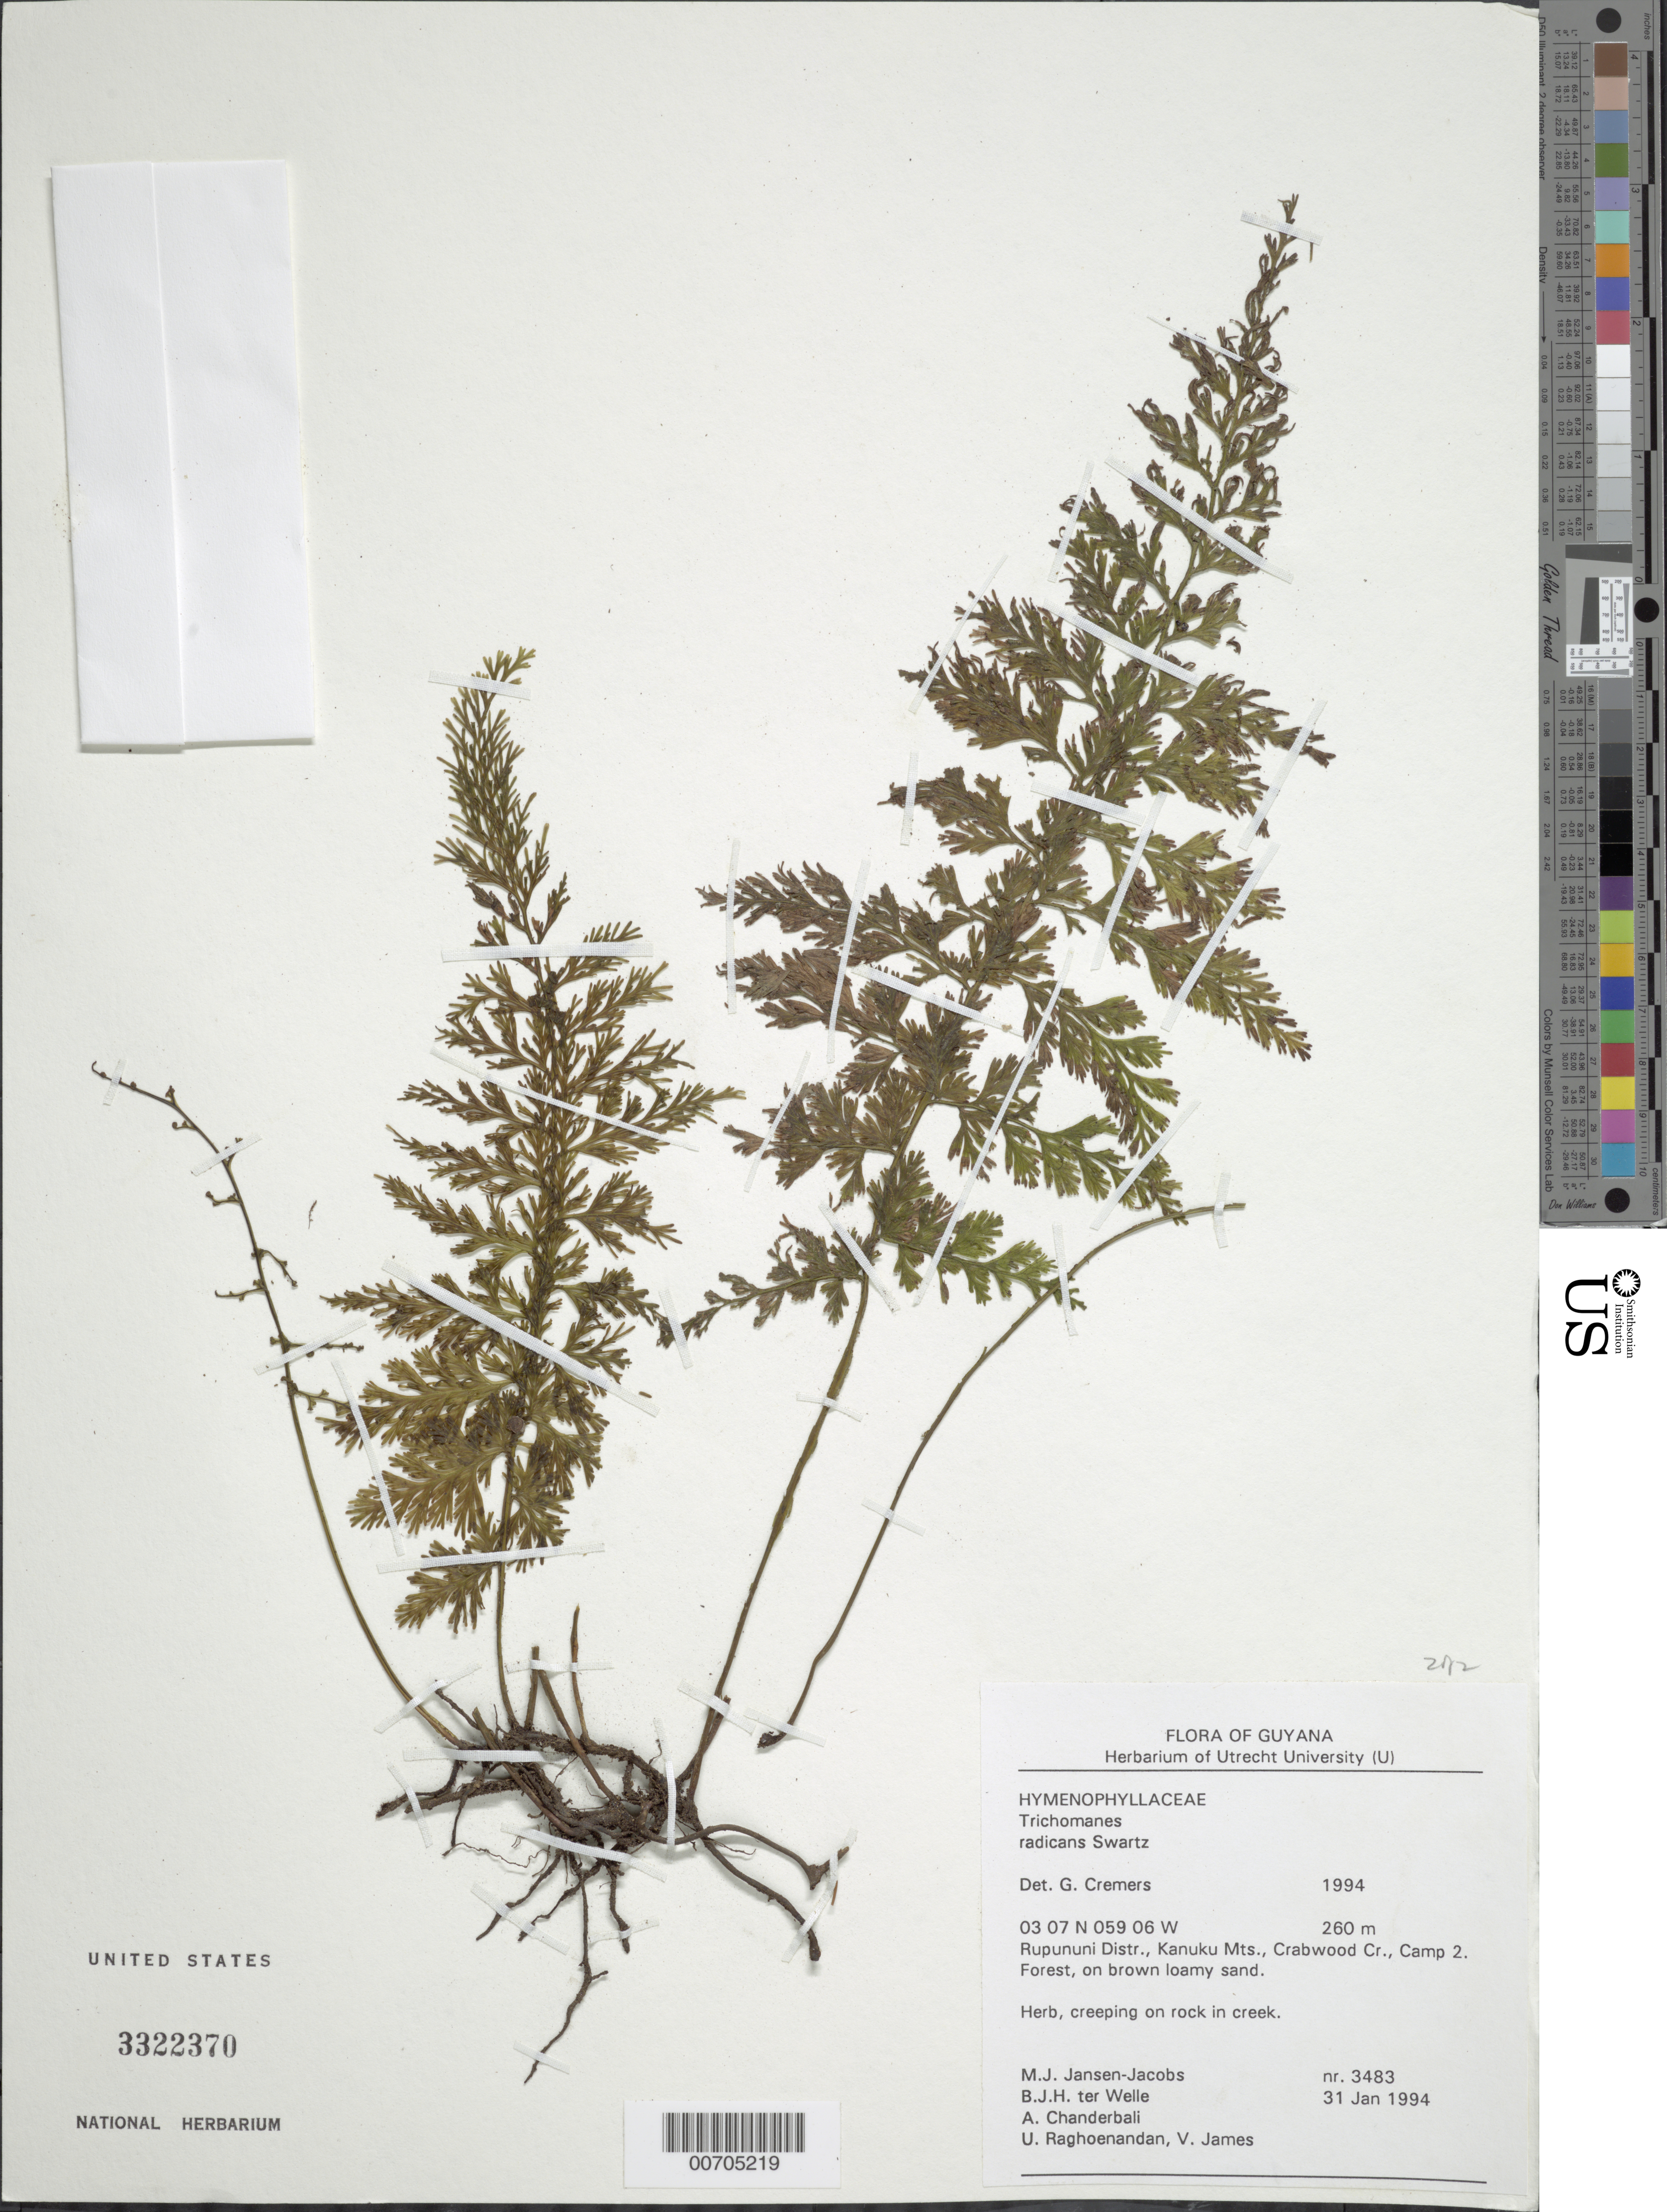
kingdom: Plantae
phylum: Tracheophyta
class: Polypodiopsida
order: Hymenophyllales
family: Hymenophyllaceae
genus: Vandenboschia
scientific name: Vandenboschia radicans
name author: (Sw.) Copel.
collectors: M. J. Jansen-Jacobs, B. Welle, A. S. Chanderbali, U. Raghoenandan & V. James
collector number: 3483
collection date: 1994-01-31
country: Guyana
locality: Rupununi Distr., Kanuku Mts., Crabwood Cr. Camp 2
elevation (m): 260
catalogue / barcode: US 3322370